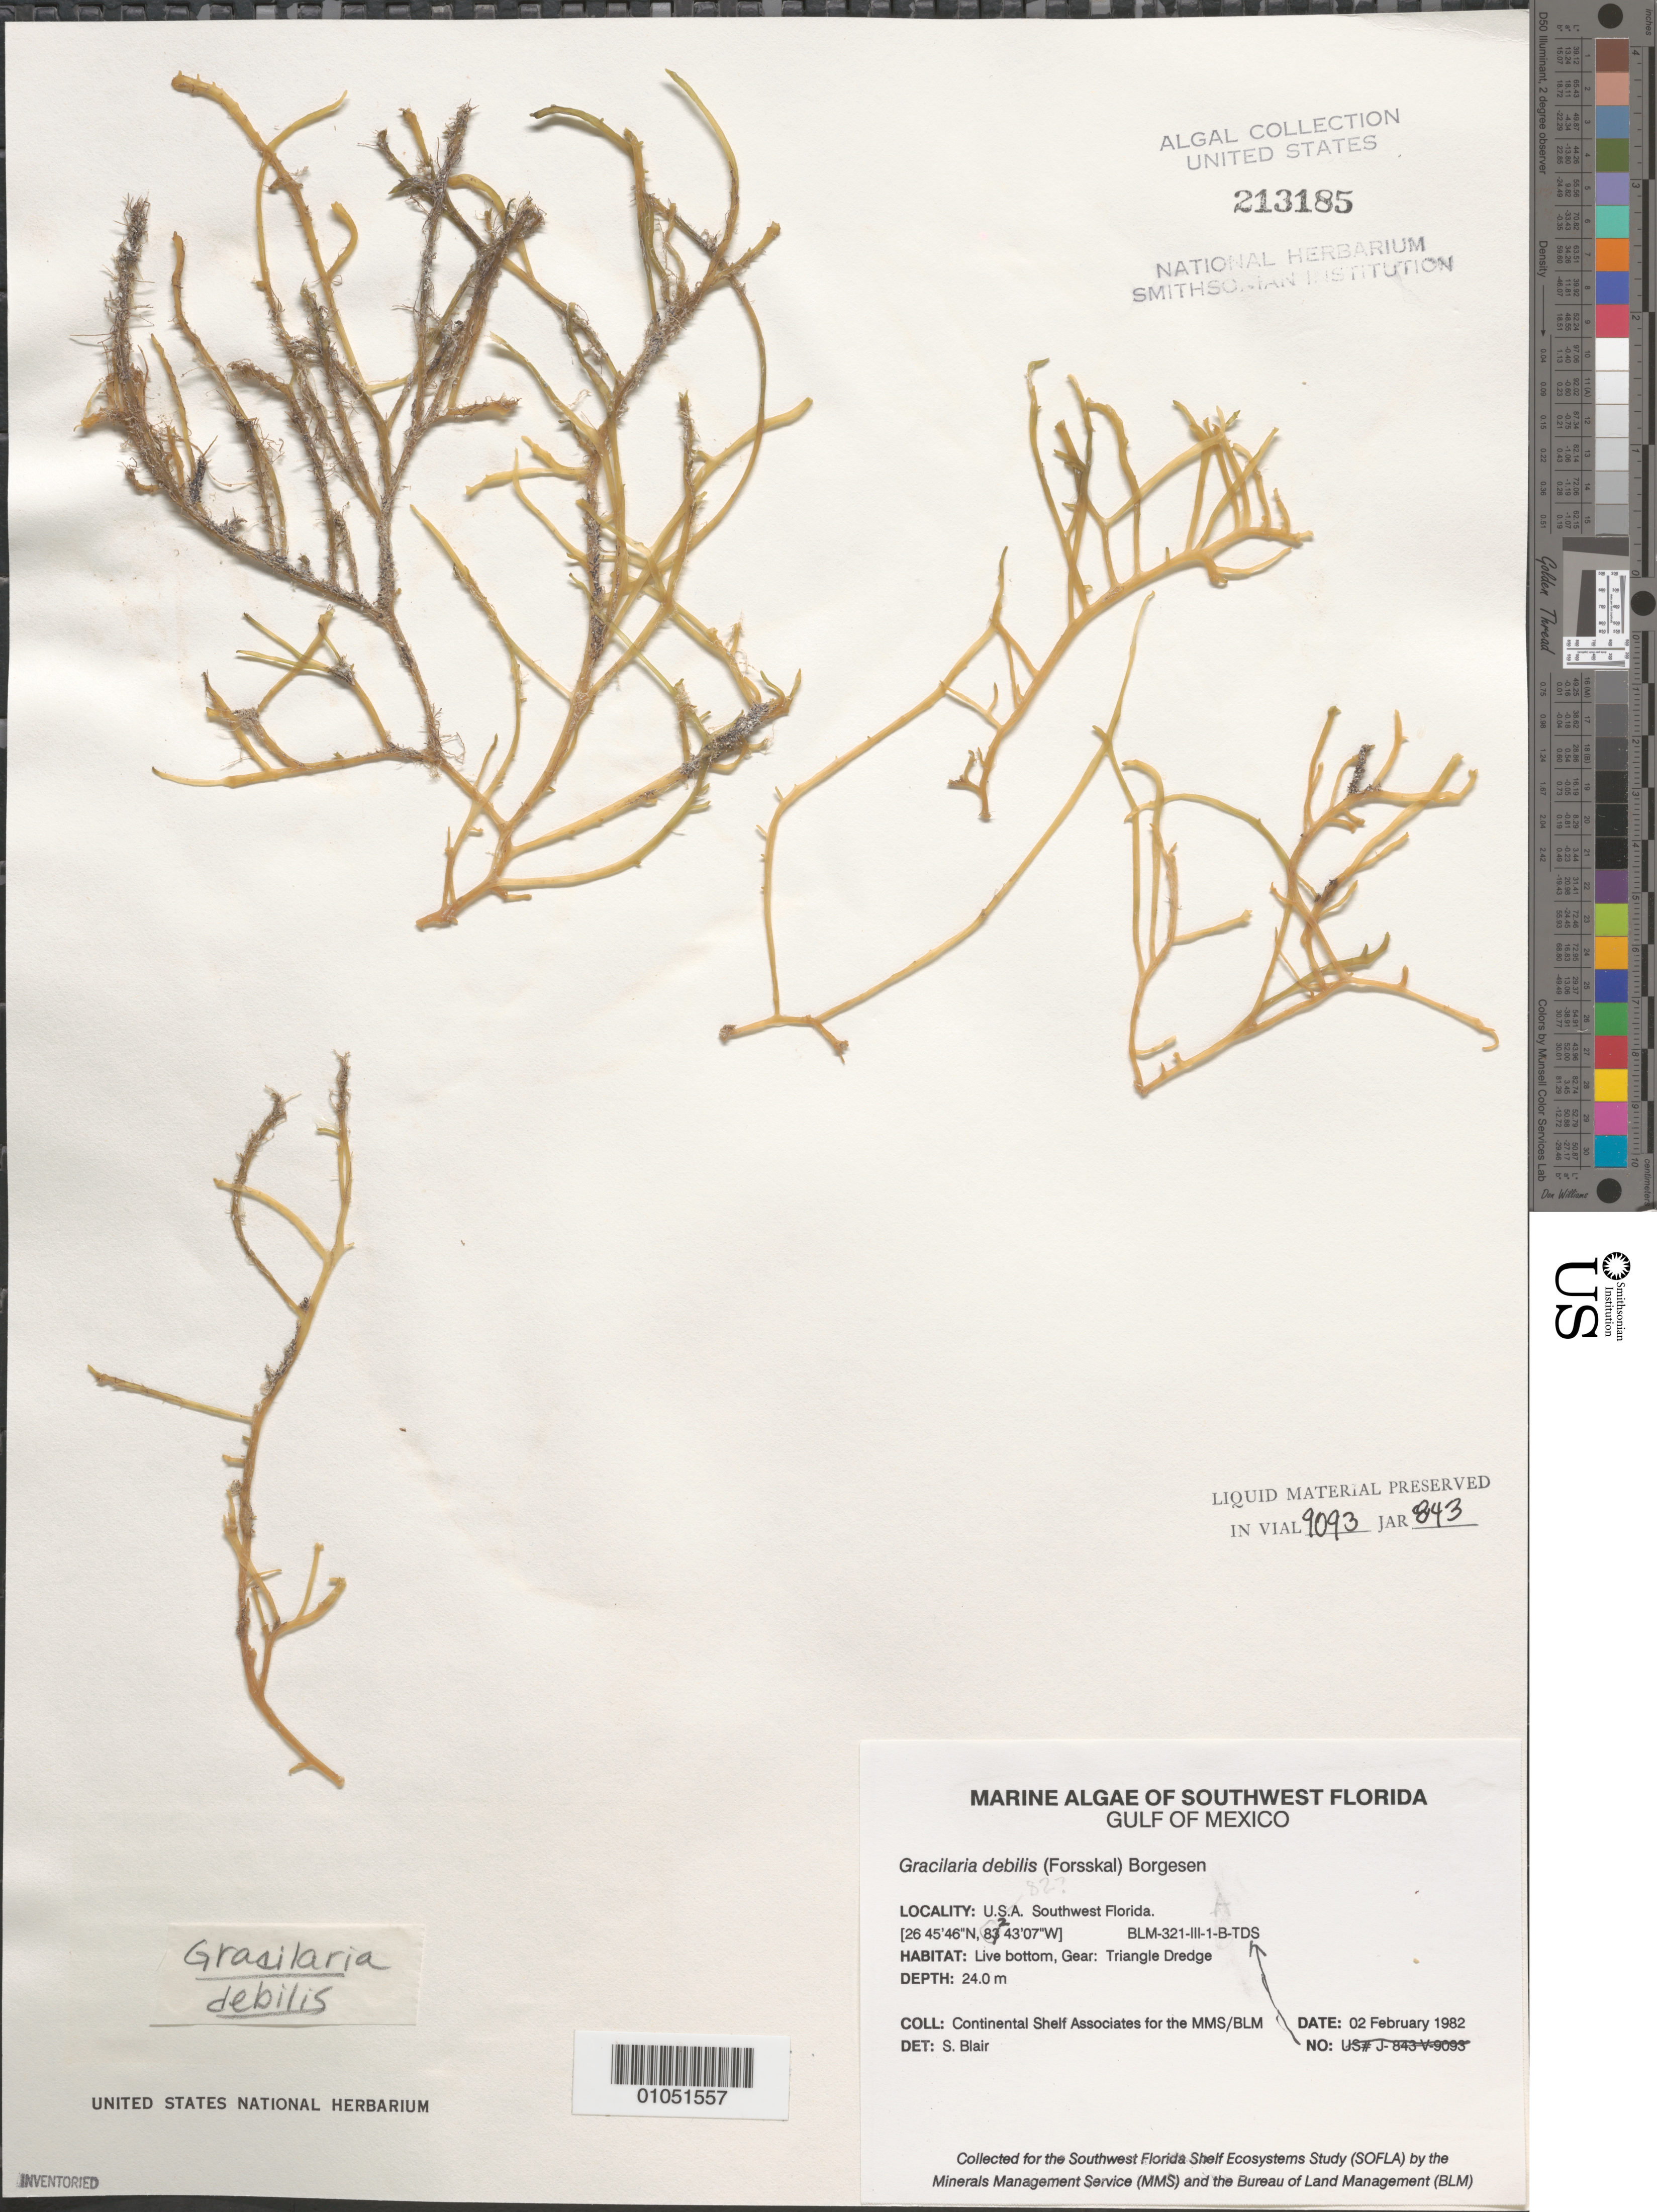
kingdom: Plantae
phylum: Rhodophyta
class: Florideophyceae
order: Gracilariales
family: Gracilariaceae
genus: Gracilaria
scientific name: Gracilaria debilis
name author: (Forssk.) Børgesen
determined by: Blair, S. M.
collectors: Continental Shelf Associates for the MMS/BLM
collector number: BLM-321-III-1-B-TDS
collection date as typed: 02 Feb 1982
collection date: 1982-02-02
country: United States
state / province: Florida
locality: Gulf of Mexico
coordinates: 26 45'46"N, 82 43'07"W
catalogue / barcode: US 213185